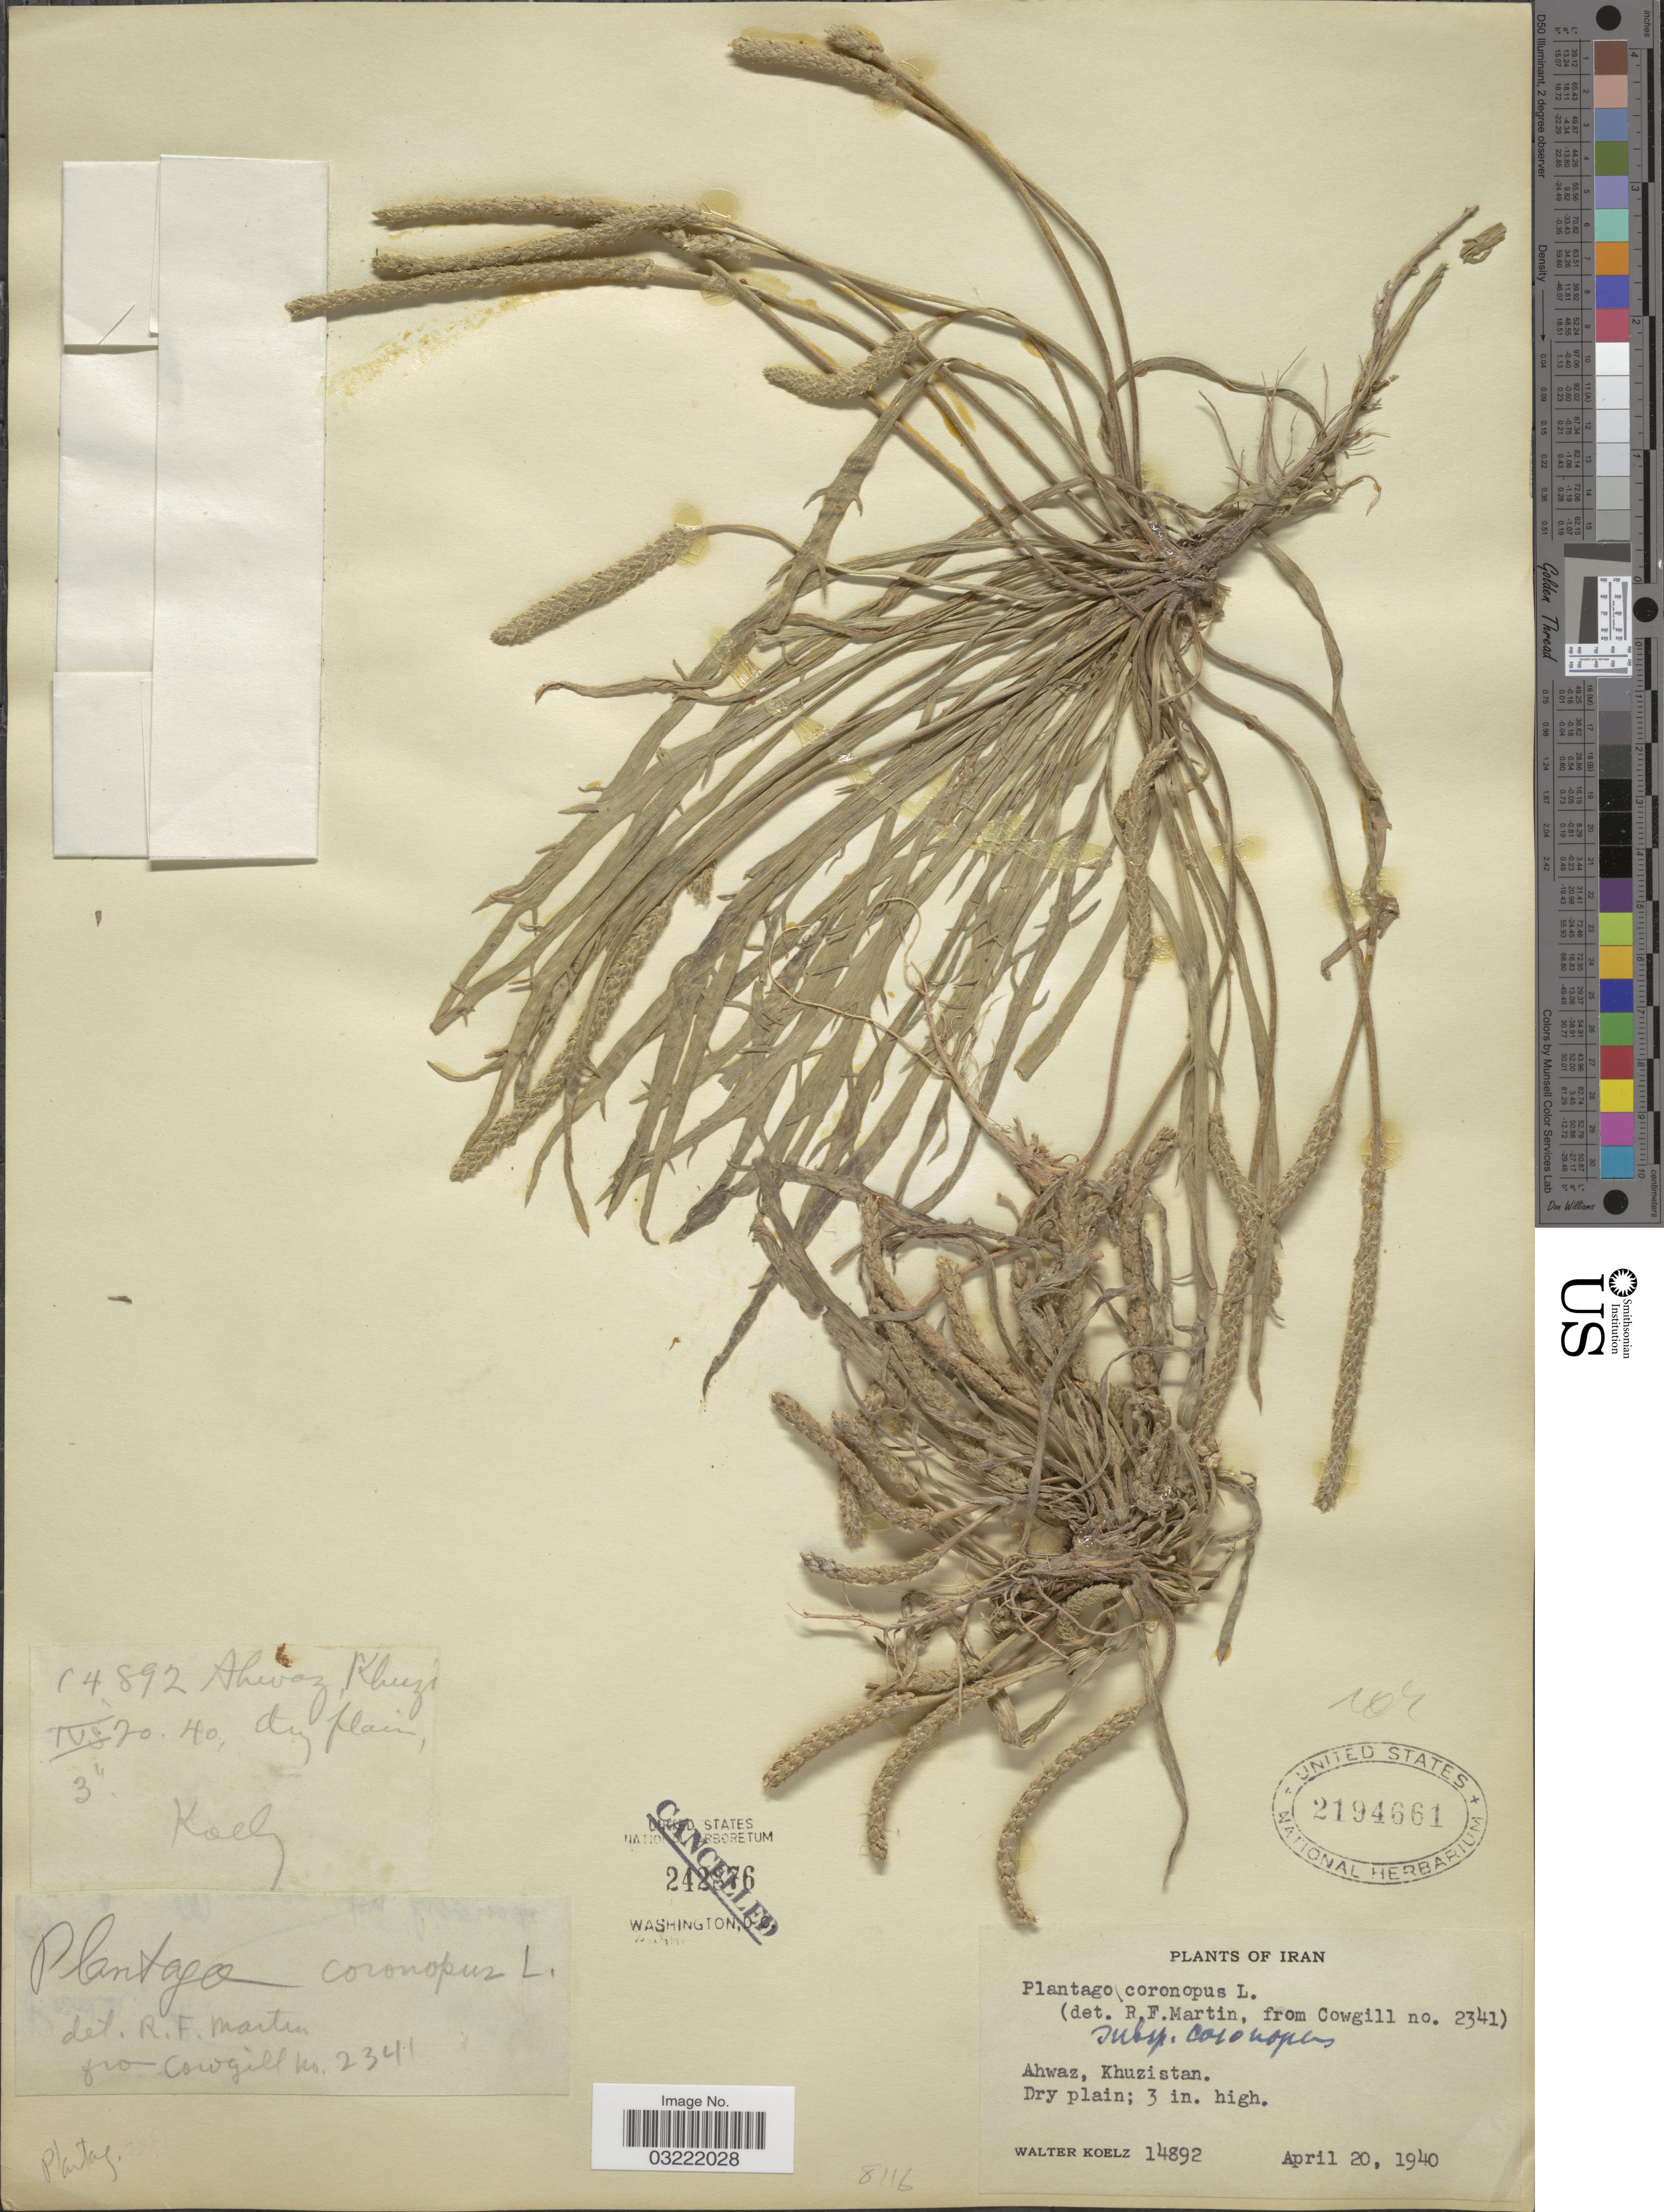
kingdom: Plantae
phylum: Tracheophyta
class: Magnoliopsida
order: Lamiales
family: Plantaginaceae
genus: Plantago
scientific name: Plantago coronopus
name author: L.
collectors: W. N. Koelz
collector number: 14892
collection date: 1940-04-20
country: Iran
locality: Ahwaz, Khuzistan.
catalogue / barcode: US 2194661